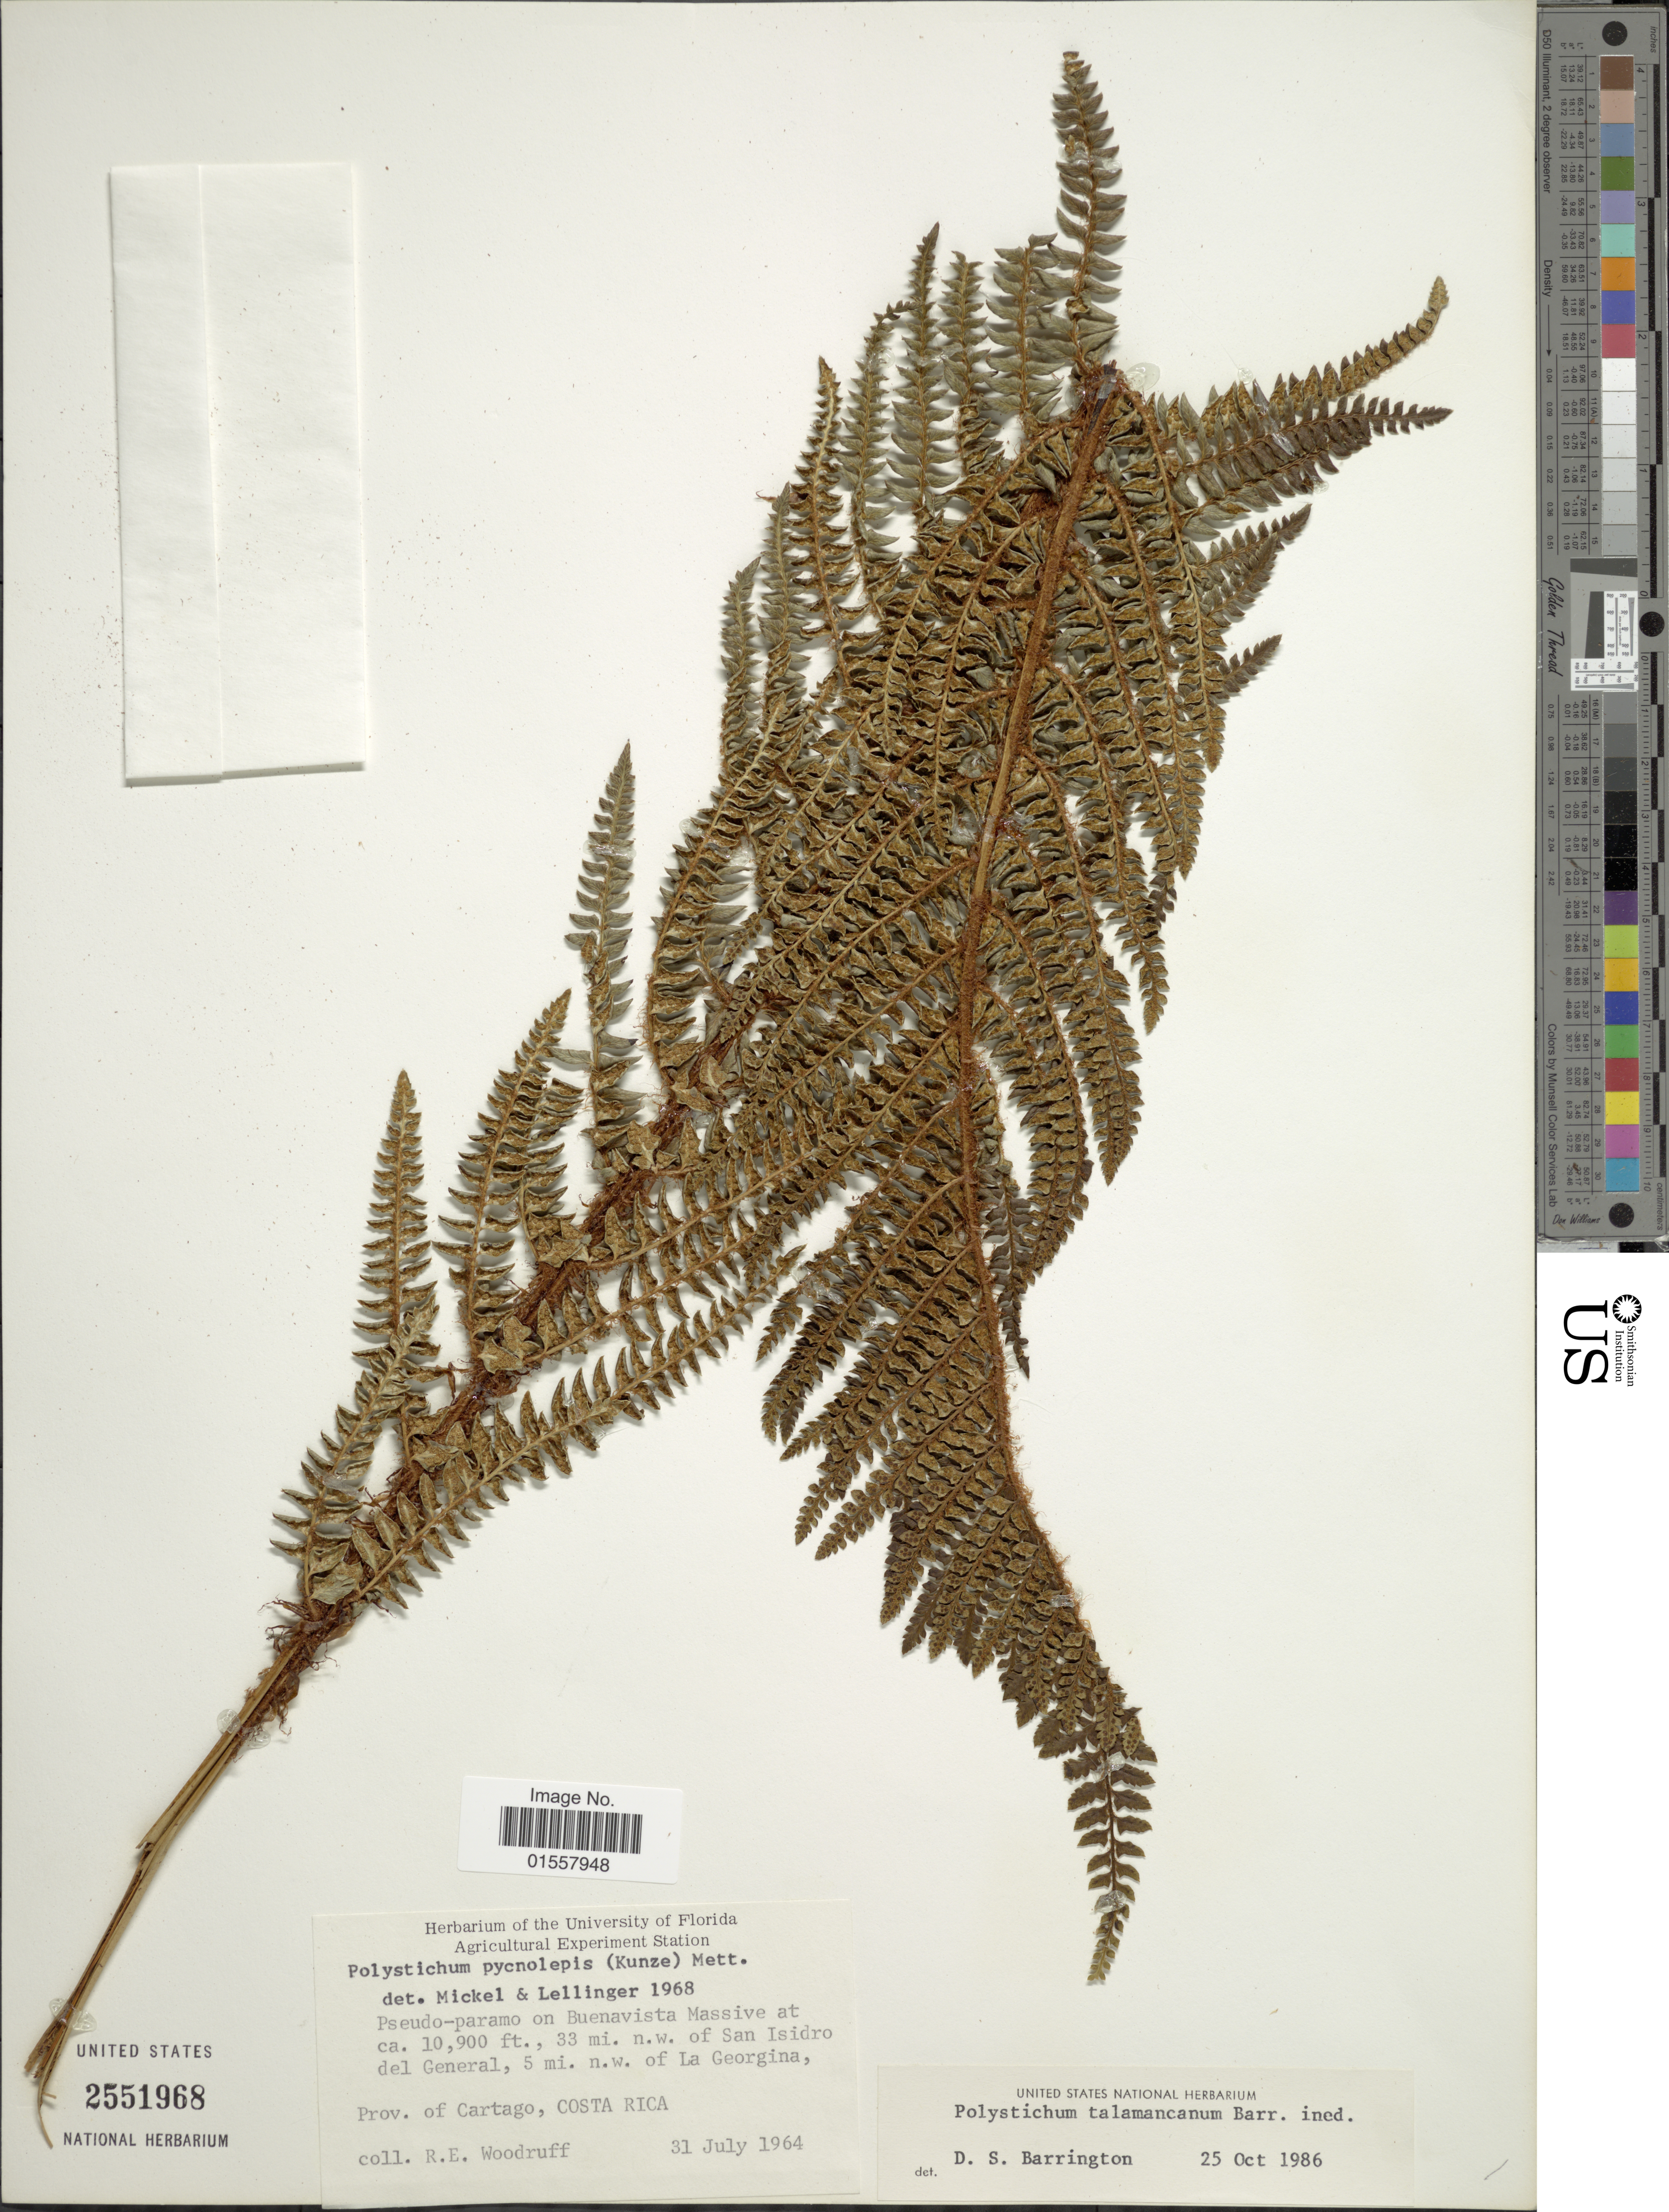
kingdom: Plantae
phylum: Tracheophyta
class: Polypodiopsida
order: Polypodiales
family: Dryopteridaceae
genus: Polystichum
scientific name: Polystichum talamancanum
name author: Barrington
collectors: R. Woodruff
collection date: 1964-07-31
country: Costa Rica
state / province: Cartago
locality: Pseudo-paramo on Buenavista Massive, 33 mi. n.w. of San Isidro del General, 5 mi. n.w. of La Georgina, Prov. of Cartago, Costa Rica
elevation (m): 3322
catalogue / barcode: US 2551968